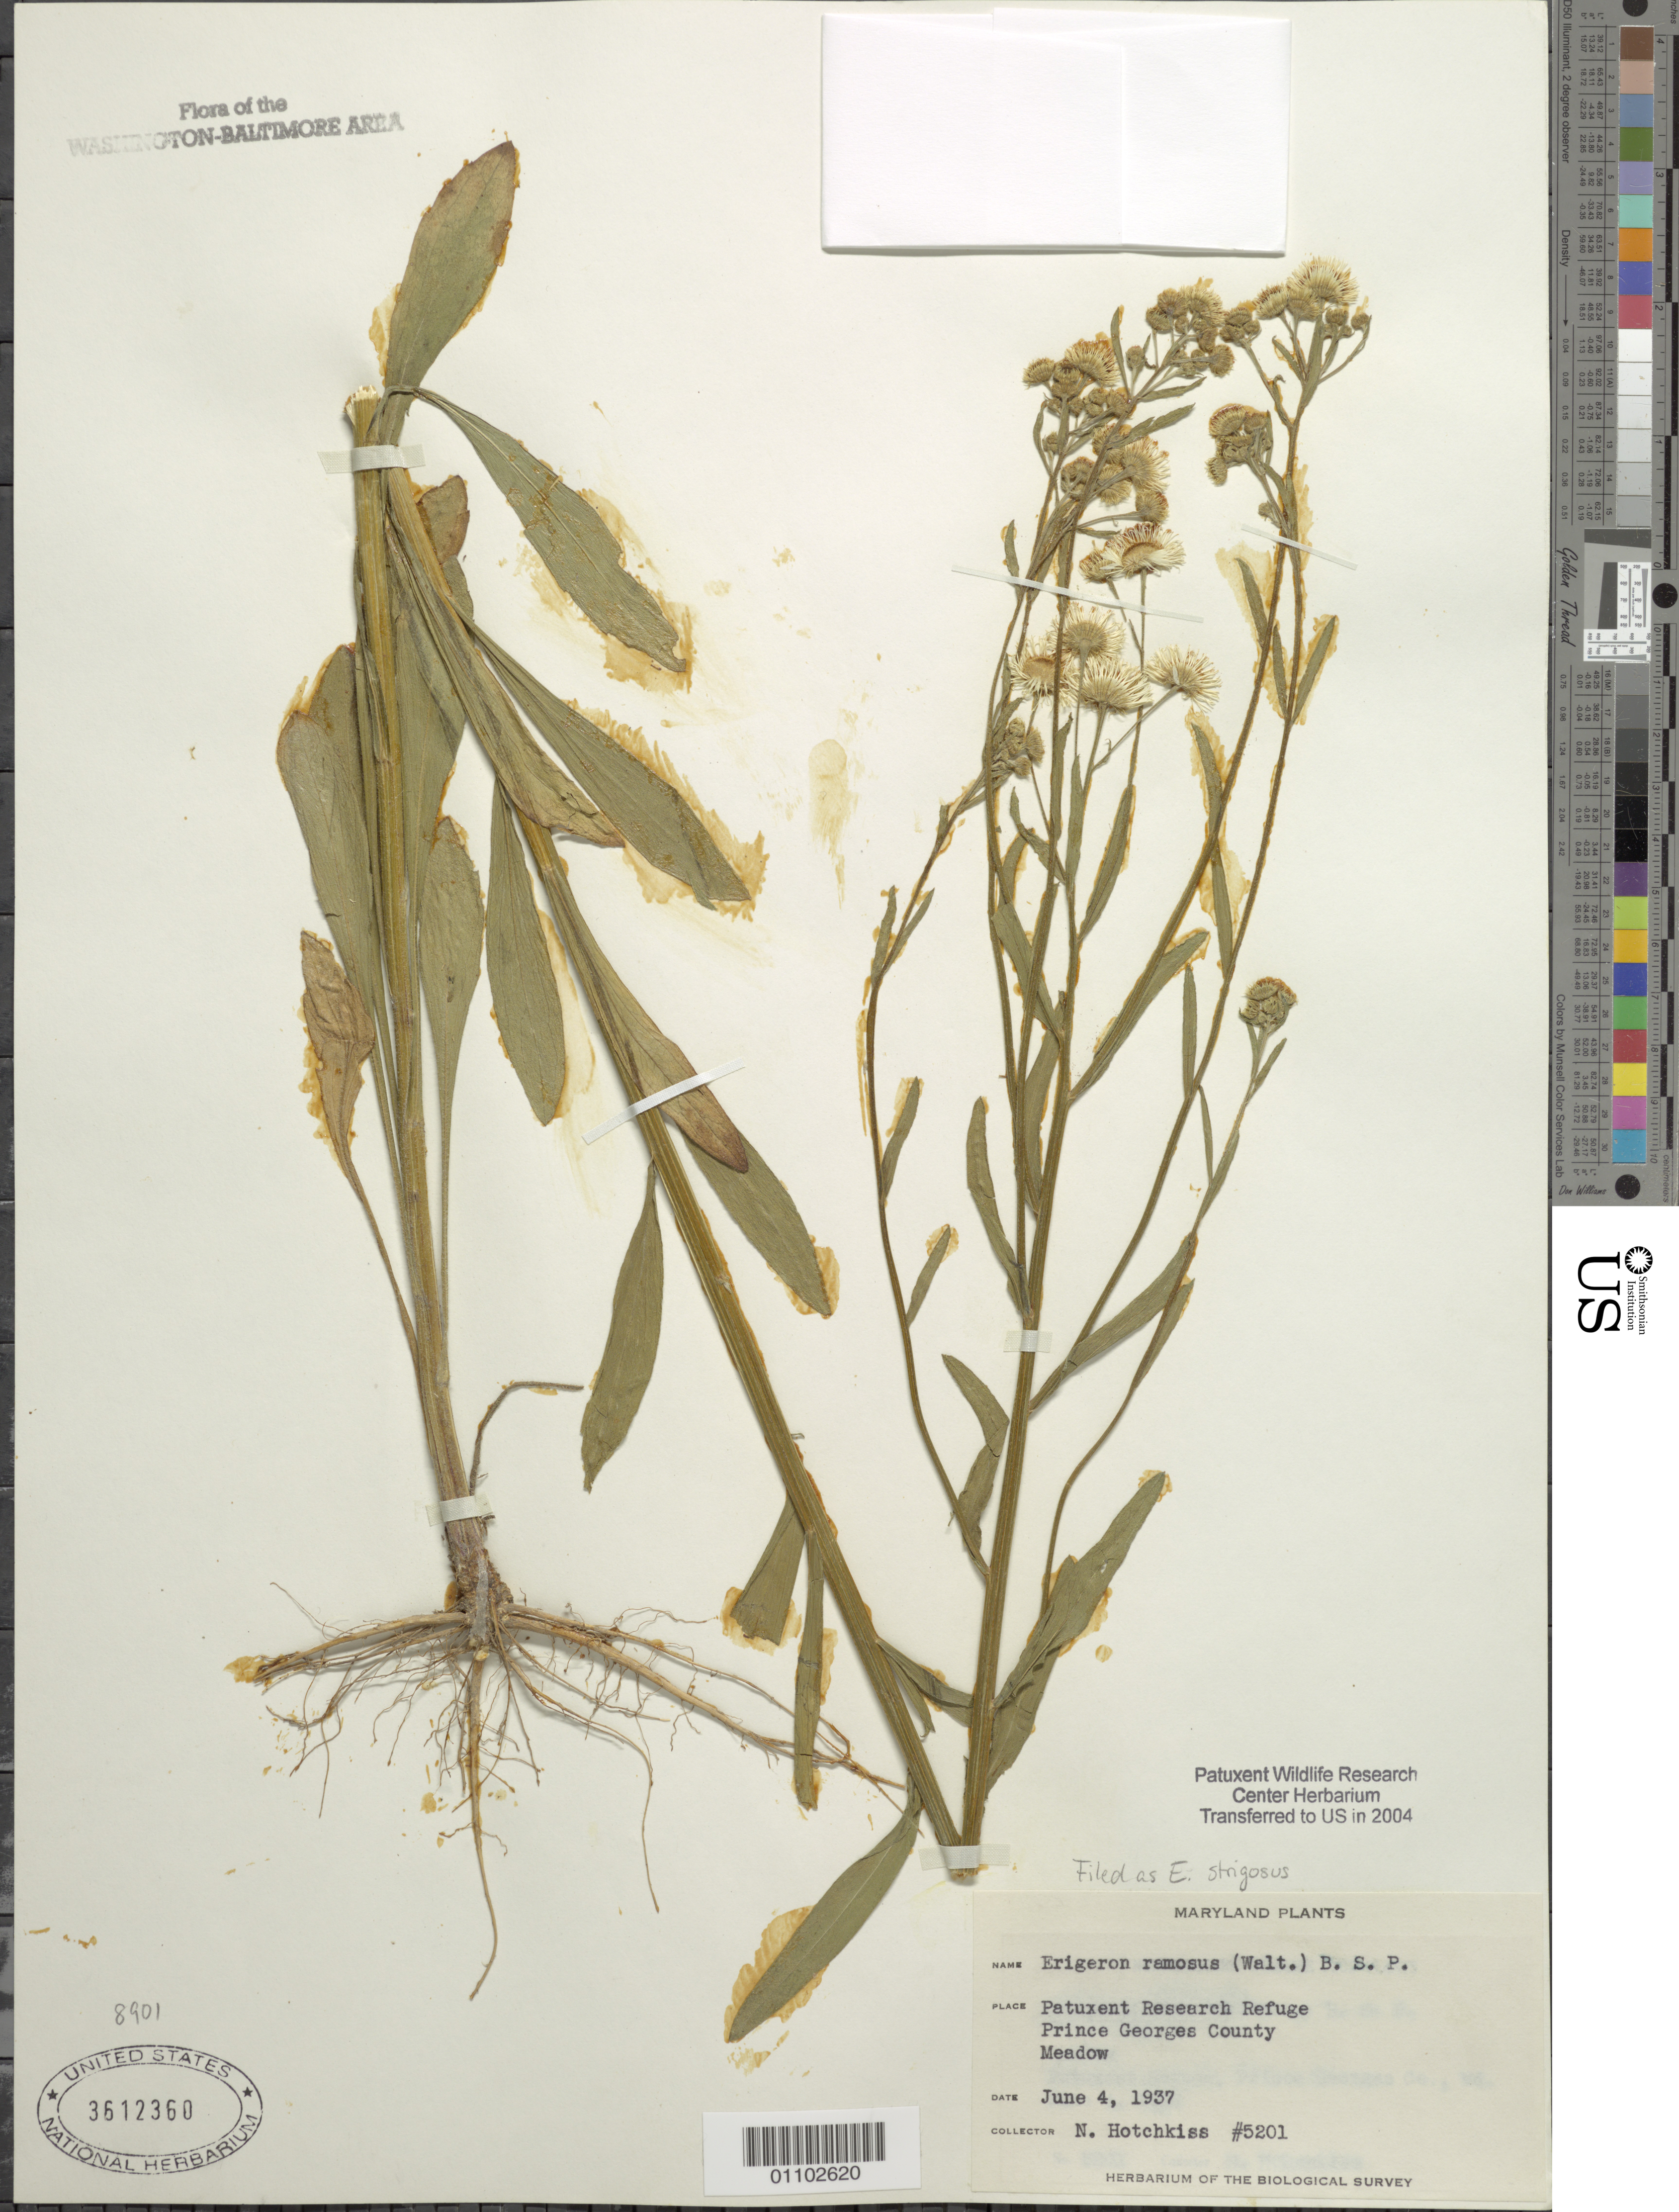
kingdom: Plantae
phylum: Tracheophyta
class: Magnoliopsida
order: Asterales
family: Asteraceae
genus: Erigeron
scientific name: Erigeron strigosus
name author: Muhl. ex Willd.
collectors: N. Hotchkiss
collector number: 5201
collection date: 1937-06-04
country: United States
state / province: Maryland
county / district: Prince George's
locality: Patuxent Research Refuge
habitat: Meadow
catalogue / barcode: US 3612360